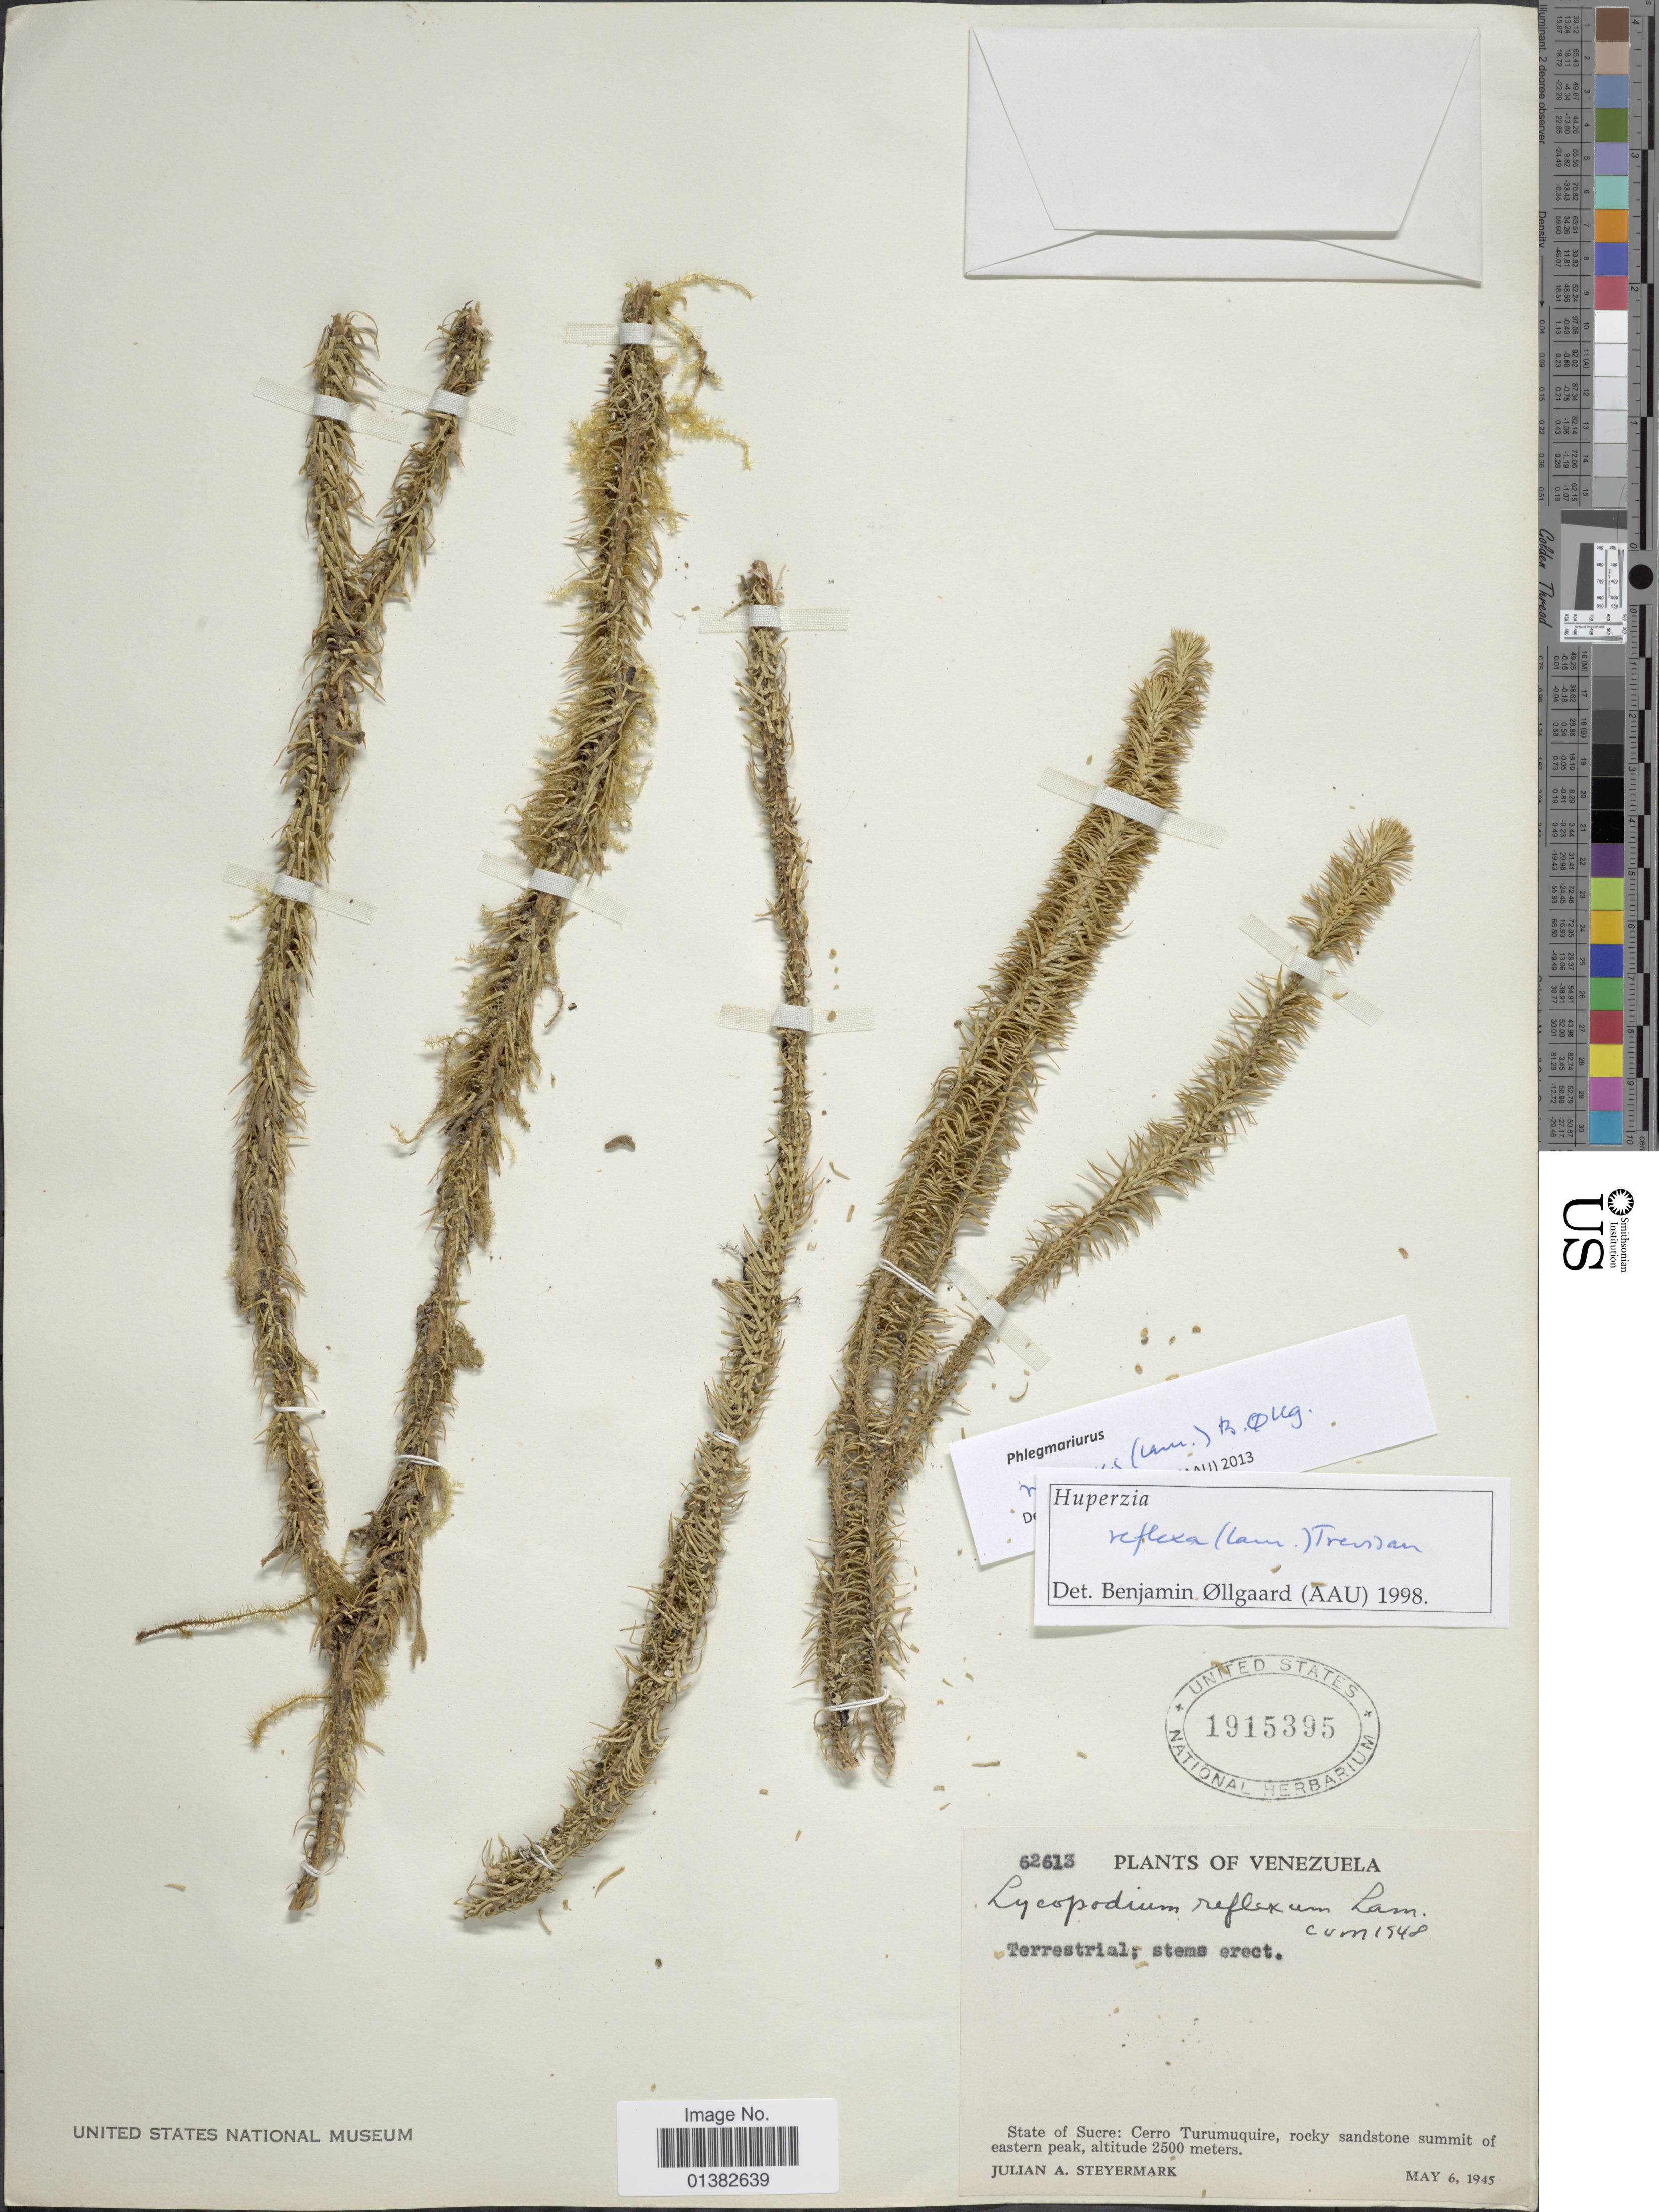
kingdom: Plantae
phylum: Tracheophyta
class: Lycopodiopsida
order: Lycopodiales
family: Lycopodiaceae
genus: Phlegmariurus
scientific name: Phlegmariurus reflexus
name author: (Lam.) B. Øllg.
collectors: J. Steyermark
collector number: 62613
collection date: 1945-05-06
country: Venezuela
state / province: Sucre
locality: Cerro Turumuquire, rocky sandstone summit of eastern peak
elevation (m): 2500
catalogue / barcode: US 1915395